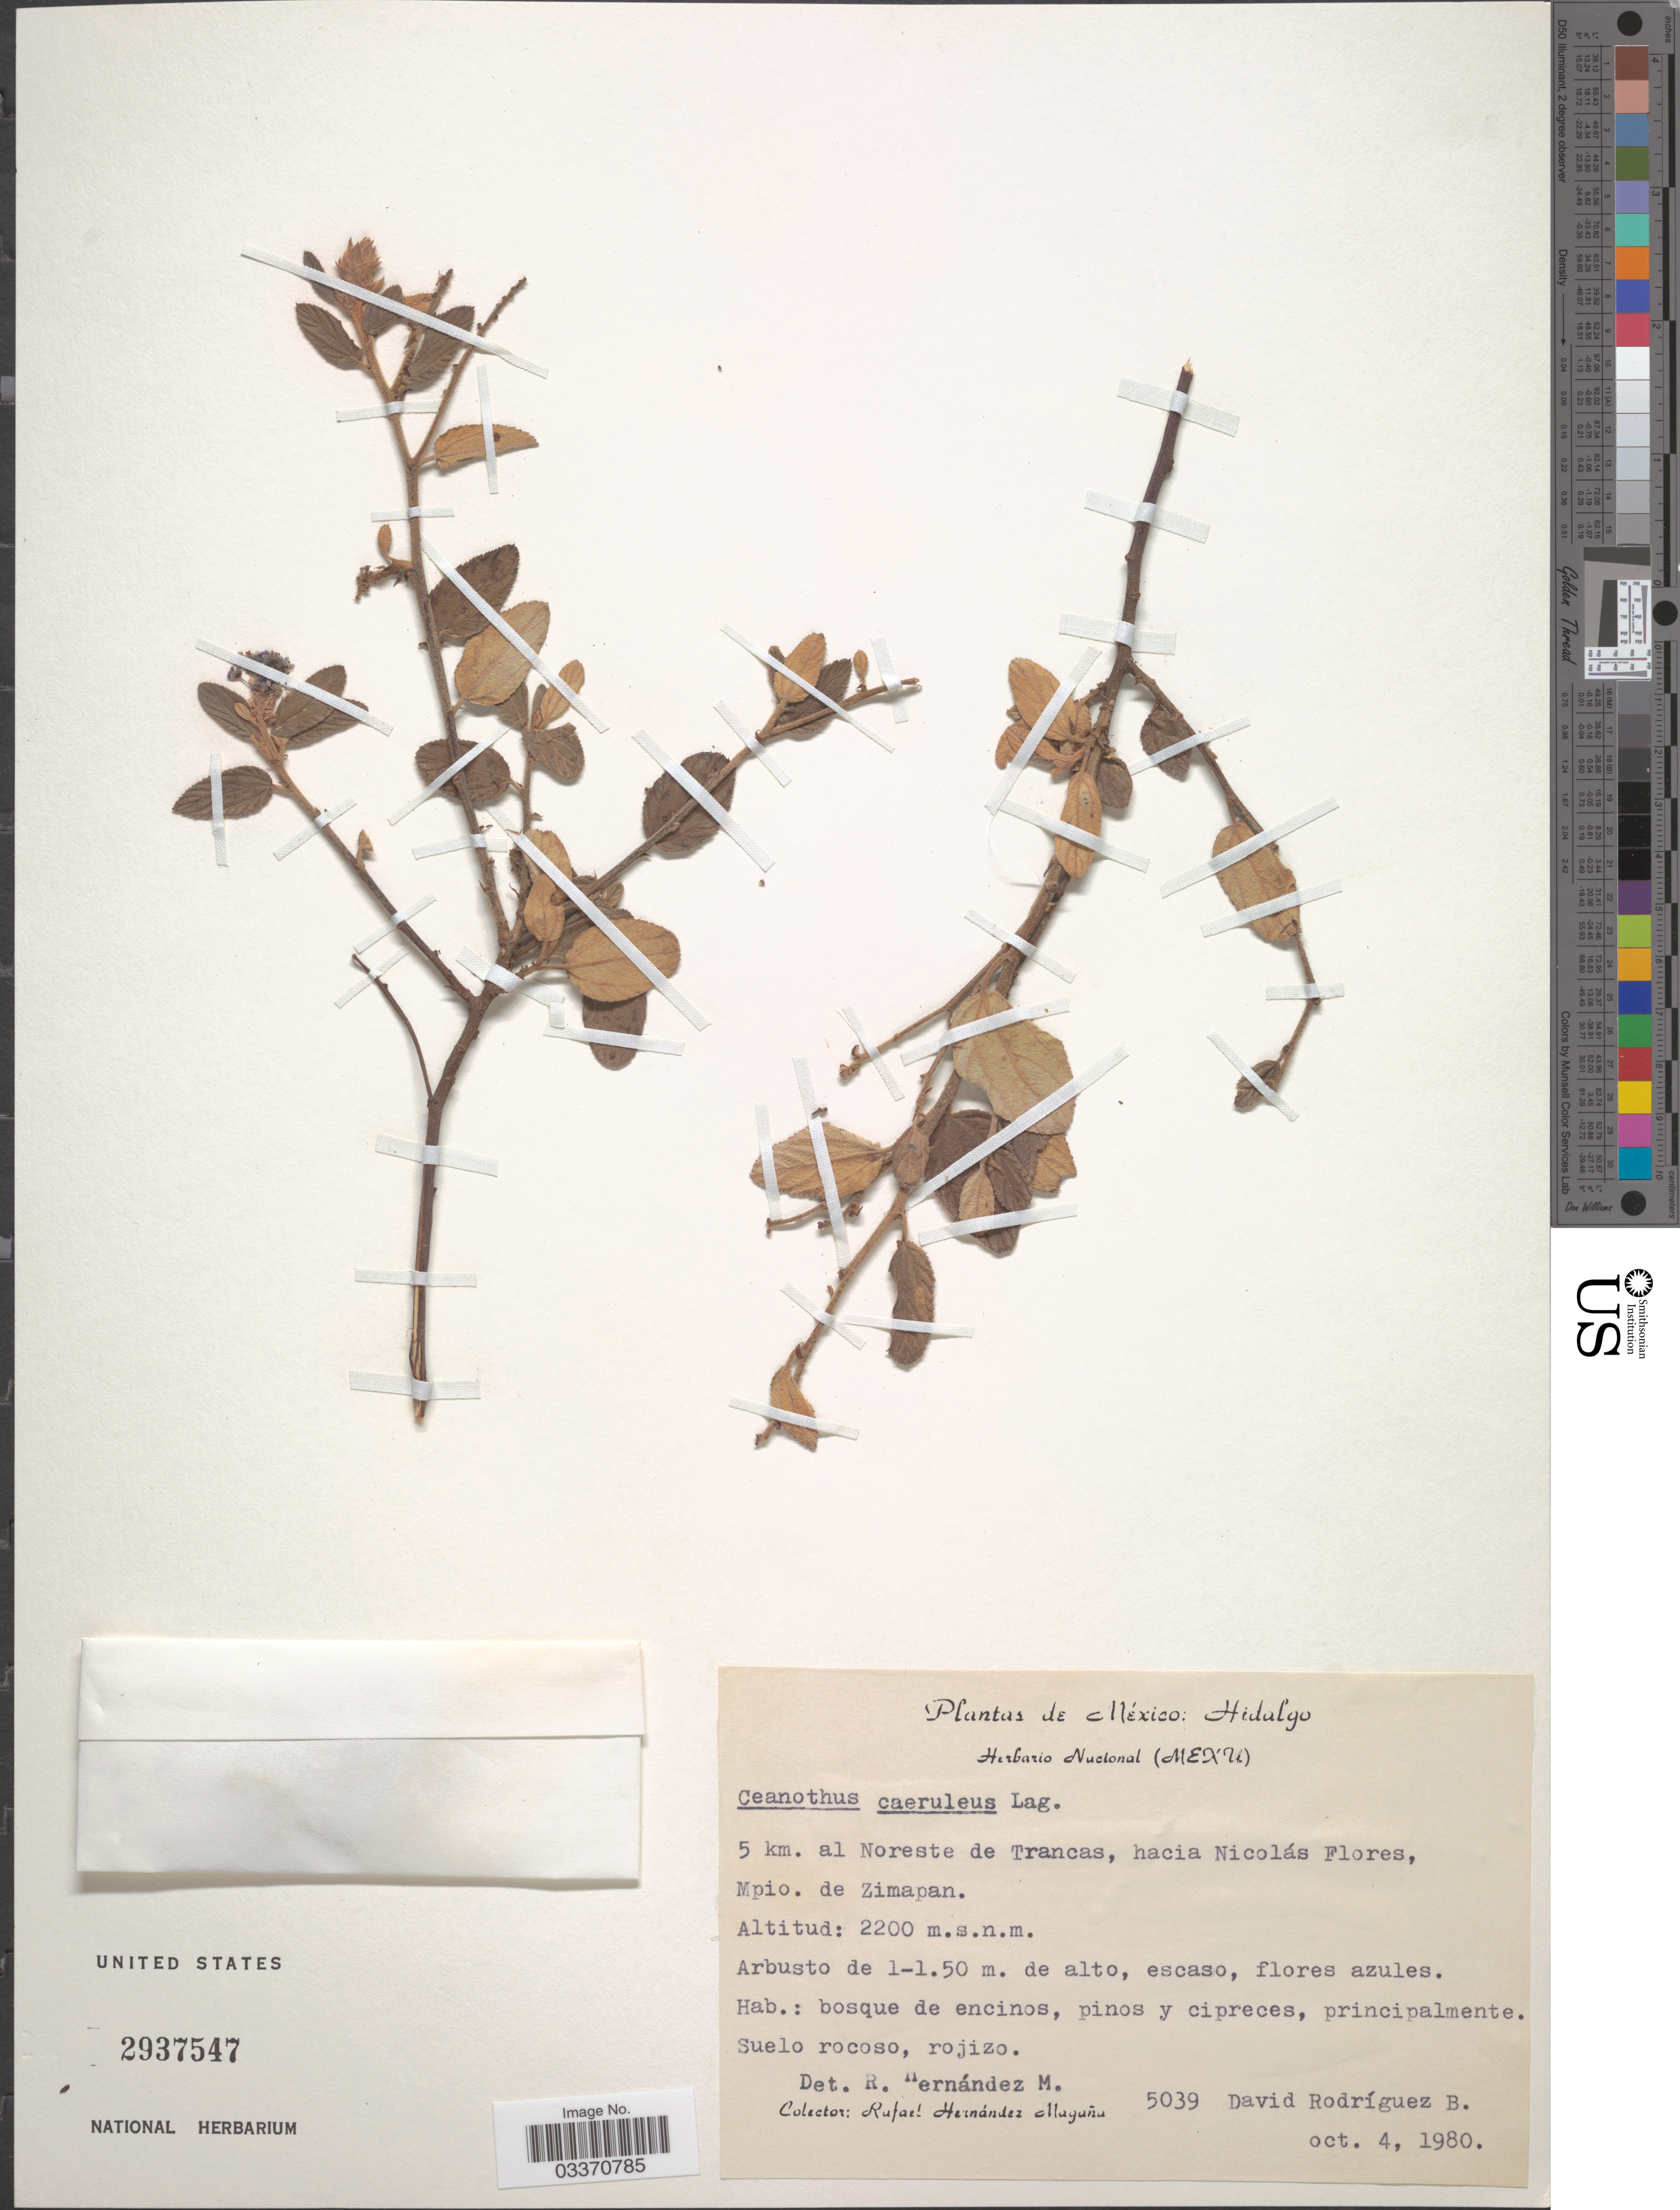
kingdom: Plantae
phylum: Tracheophyta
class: Magnoliopsida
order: Rosales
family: Rhamnaceae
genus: Ceanothus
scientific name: Ceanothus caeruleus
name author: Lag.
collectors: D. Rodríguez B.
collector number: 5039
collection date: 1980-10-04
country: Mexico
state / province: Hidalgo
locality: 5 km. al Noreste de Trancas, hacia Nicolás Flores, Mpio. de Zimapan.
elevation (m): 2200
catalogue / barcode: US 2937547